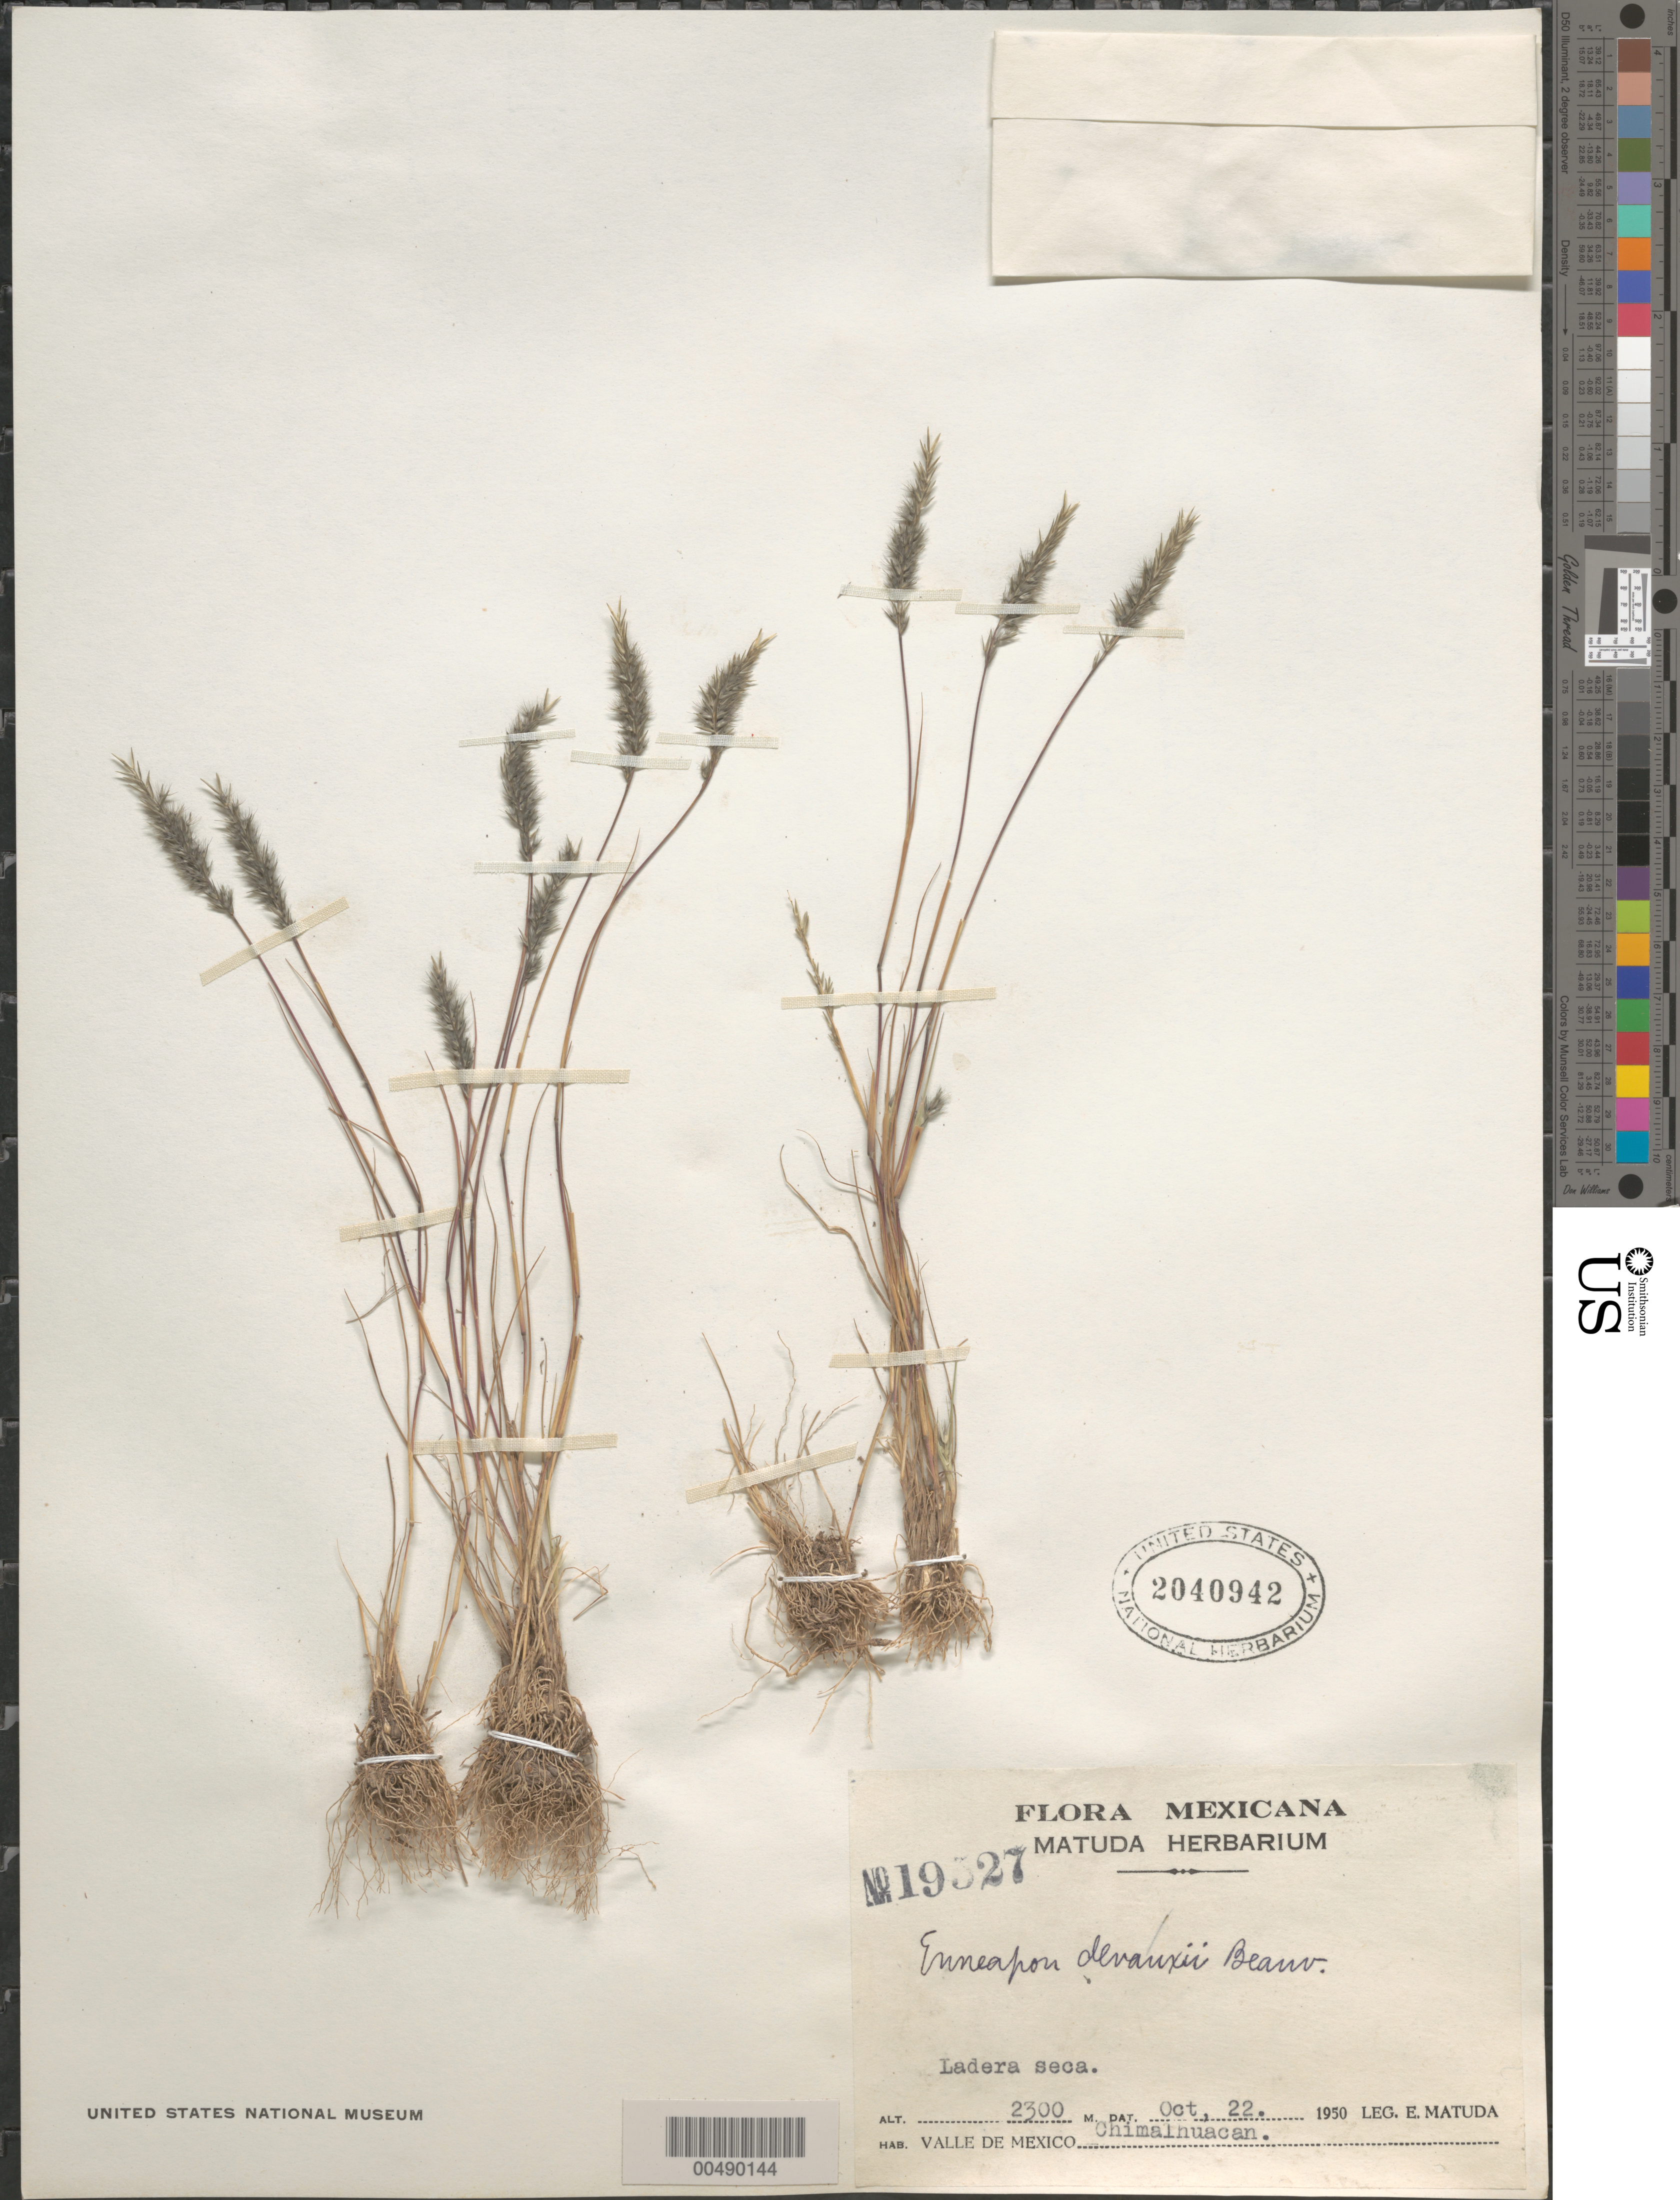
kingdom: Plantae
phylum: Tracheophyta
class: Liliopsida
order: Poales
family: Poaceae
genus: Enneapogon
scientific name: Enneapogon desvauxii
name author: P. Beauv.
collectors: E. Matuda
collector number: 19327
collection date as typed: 22 Oct 1950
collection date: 1950-10-22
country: Mexico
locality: Valle of Mexico, Chimalhuacan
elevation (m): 2300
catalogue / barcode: US 2040942